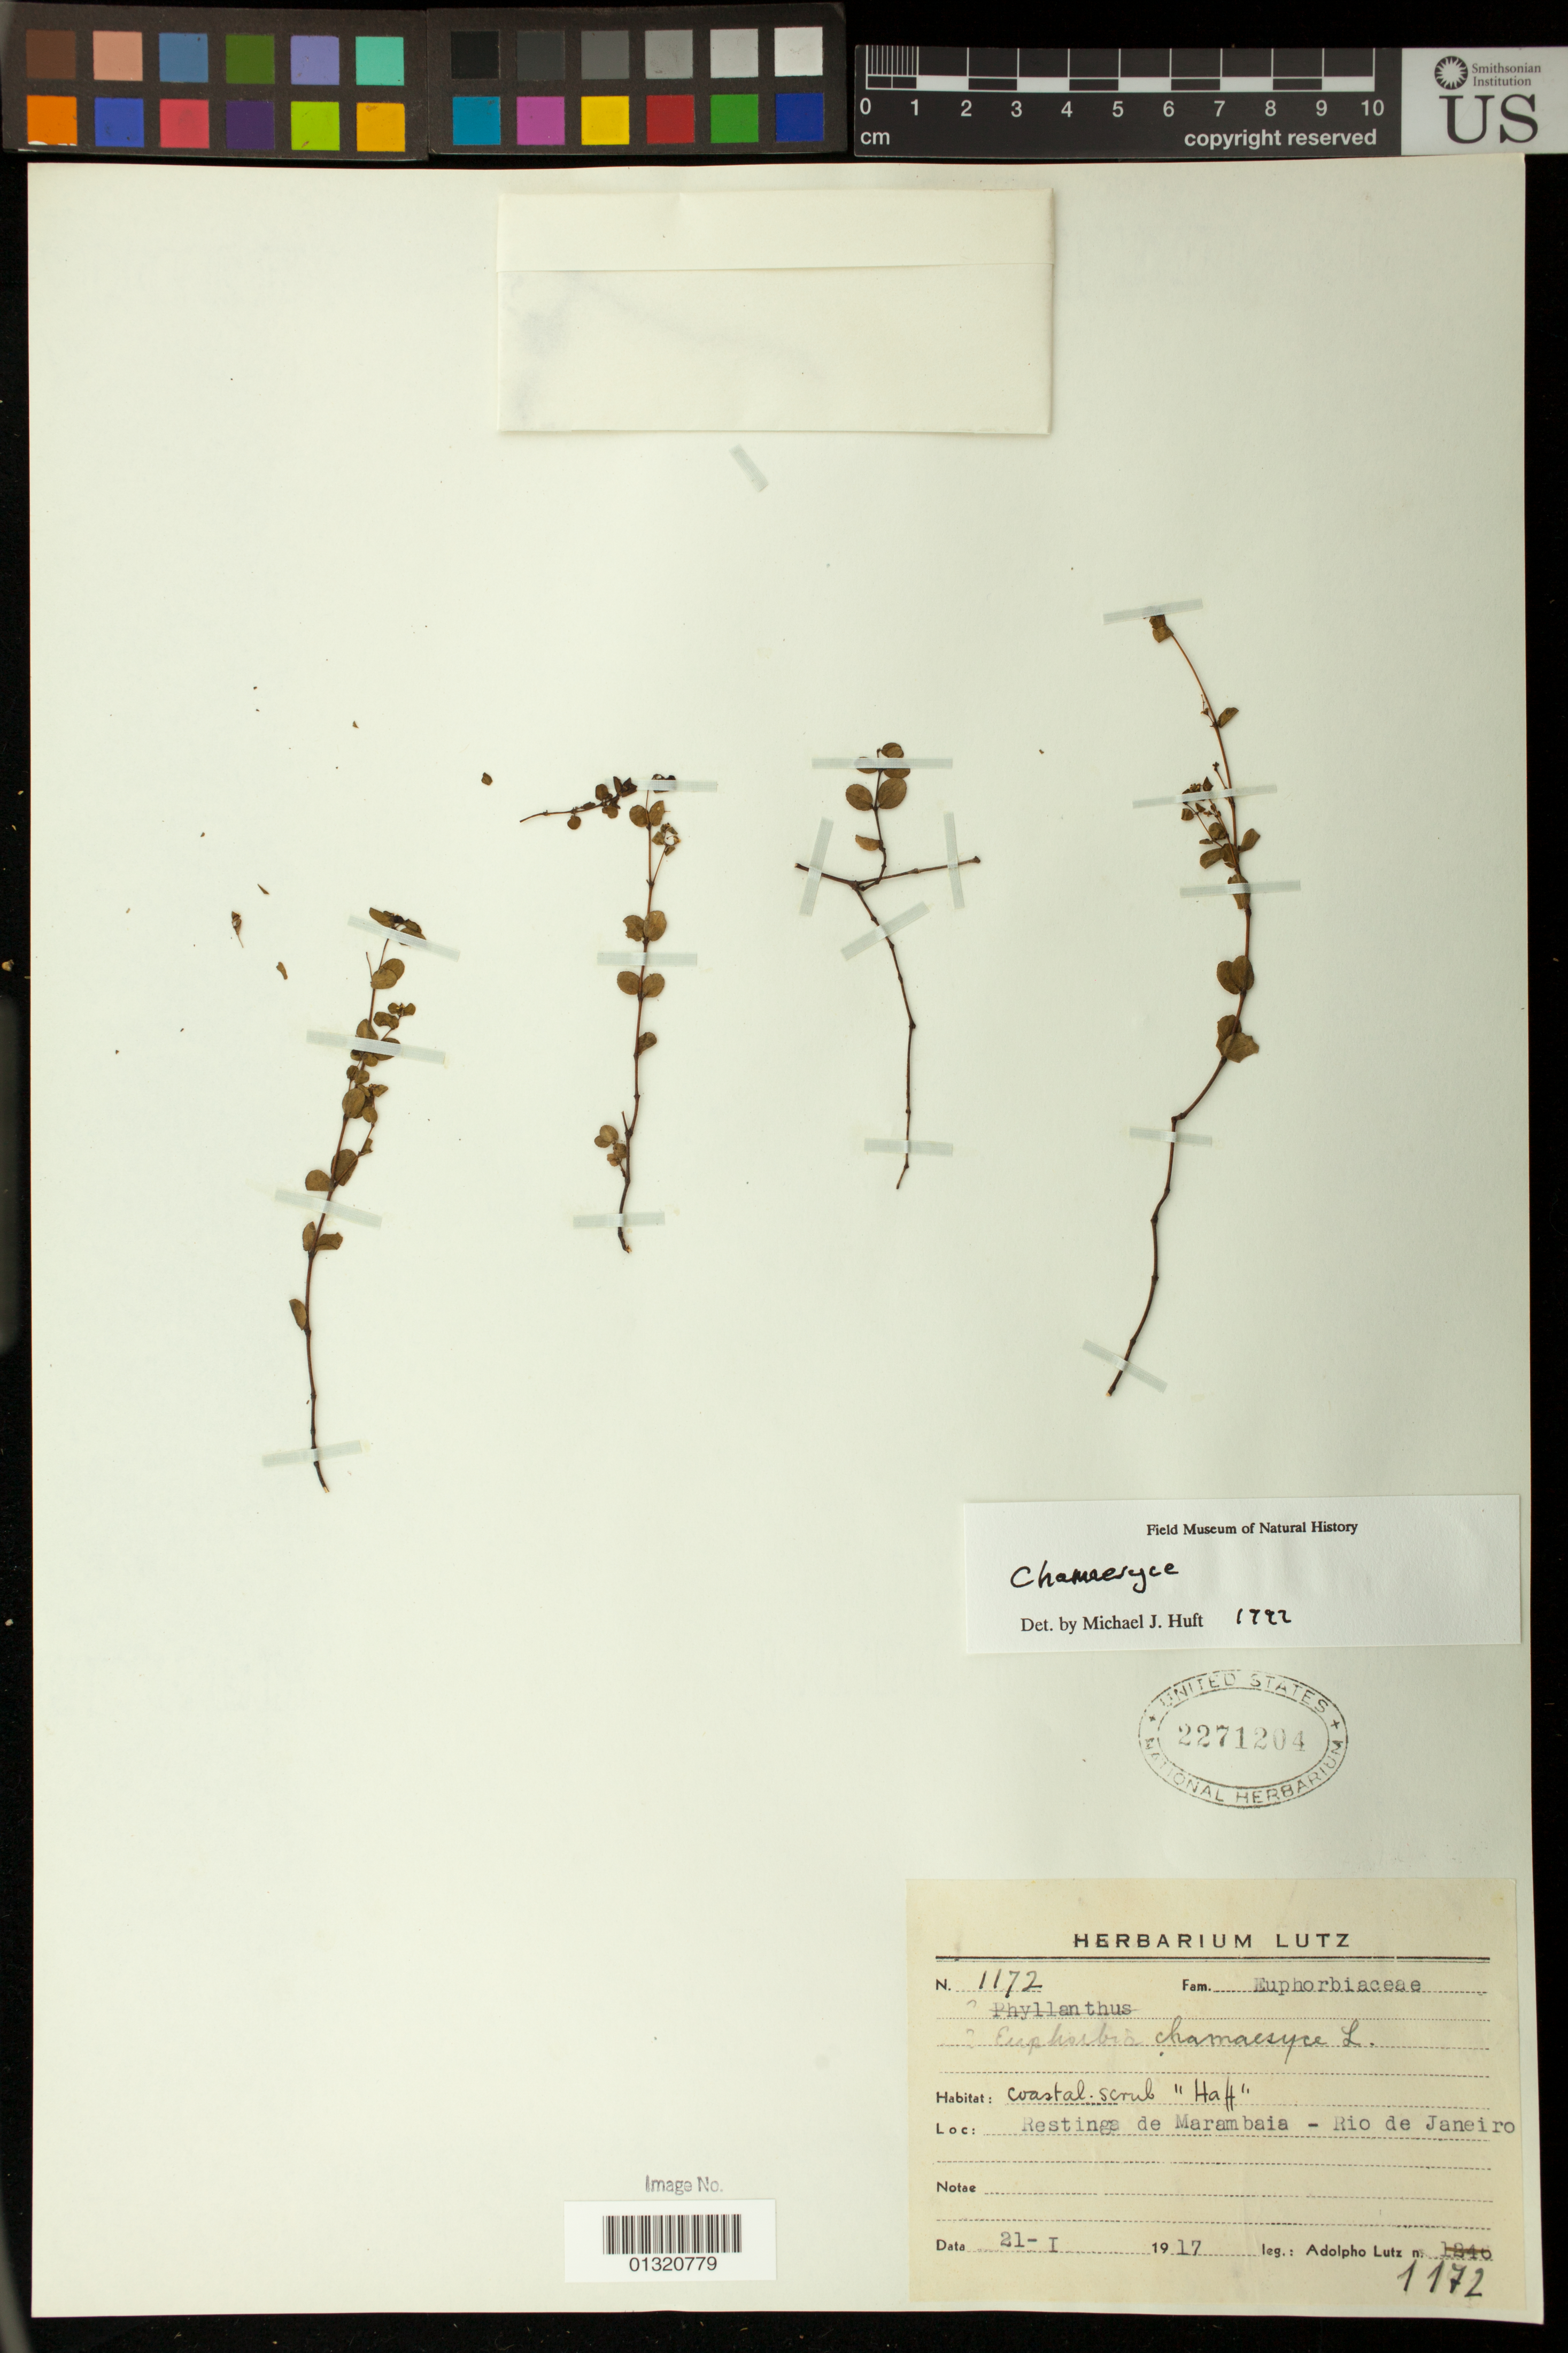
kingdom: Plantae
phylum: Tracheophyta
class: Magnoliopsida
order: Malpighiales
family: Euphorbiaceae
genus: Euphorbia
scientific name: Euphorbia sp.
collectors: A. Lutz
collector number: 1172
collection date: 1917-01-21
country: Brazil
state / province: Rio de Janeiro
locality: Restinga de Marambaia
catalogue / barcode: US 2271204